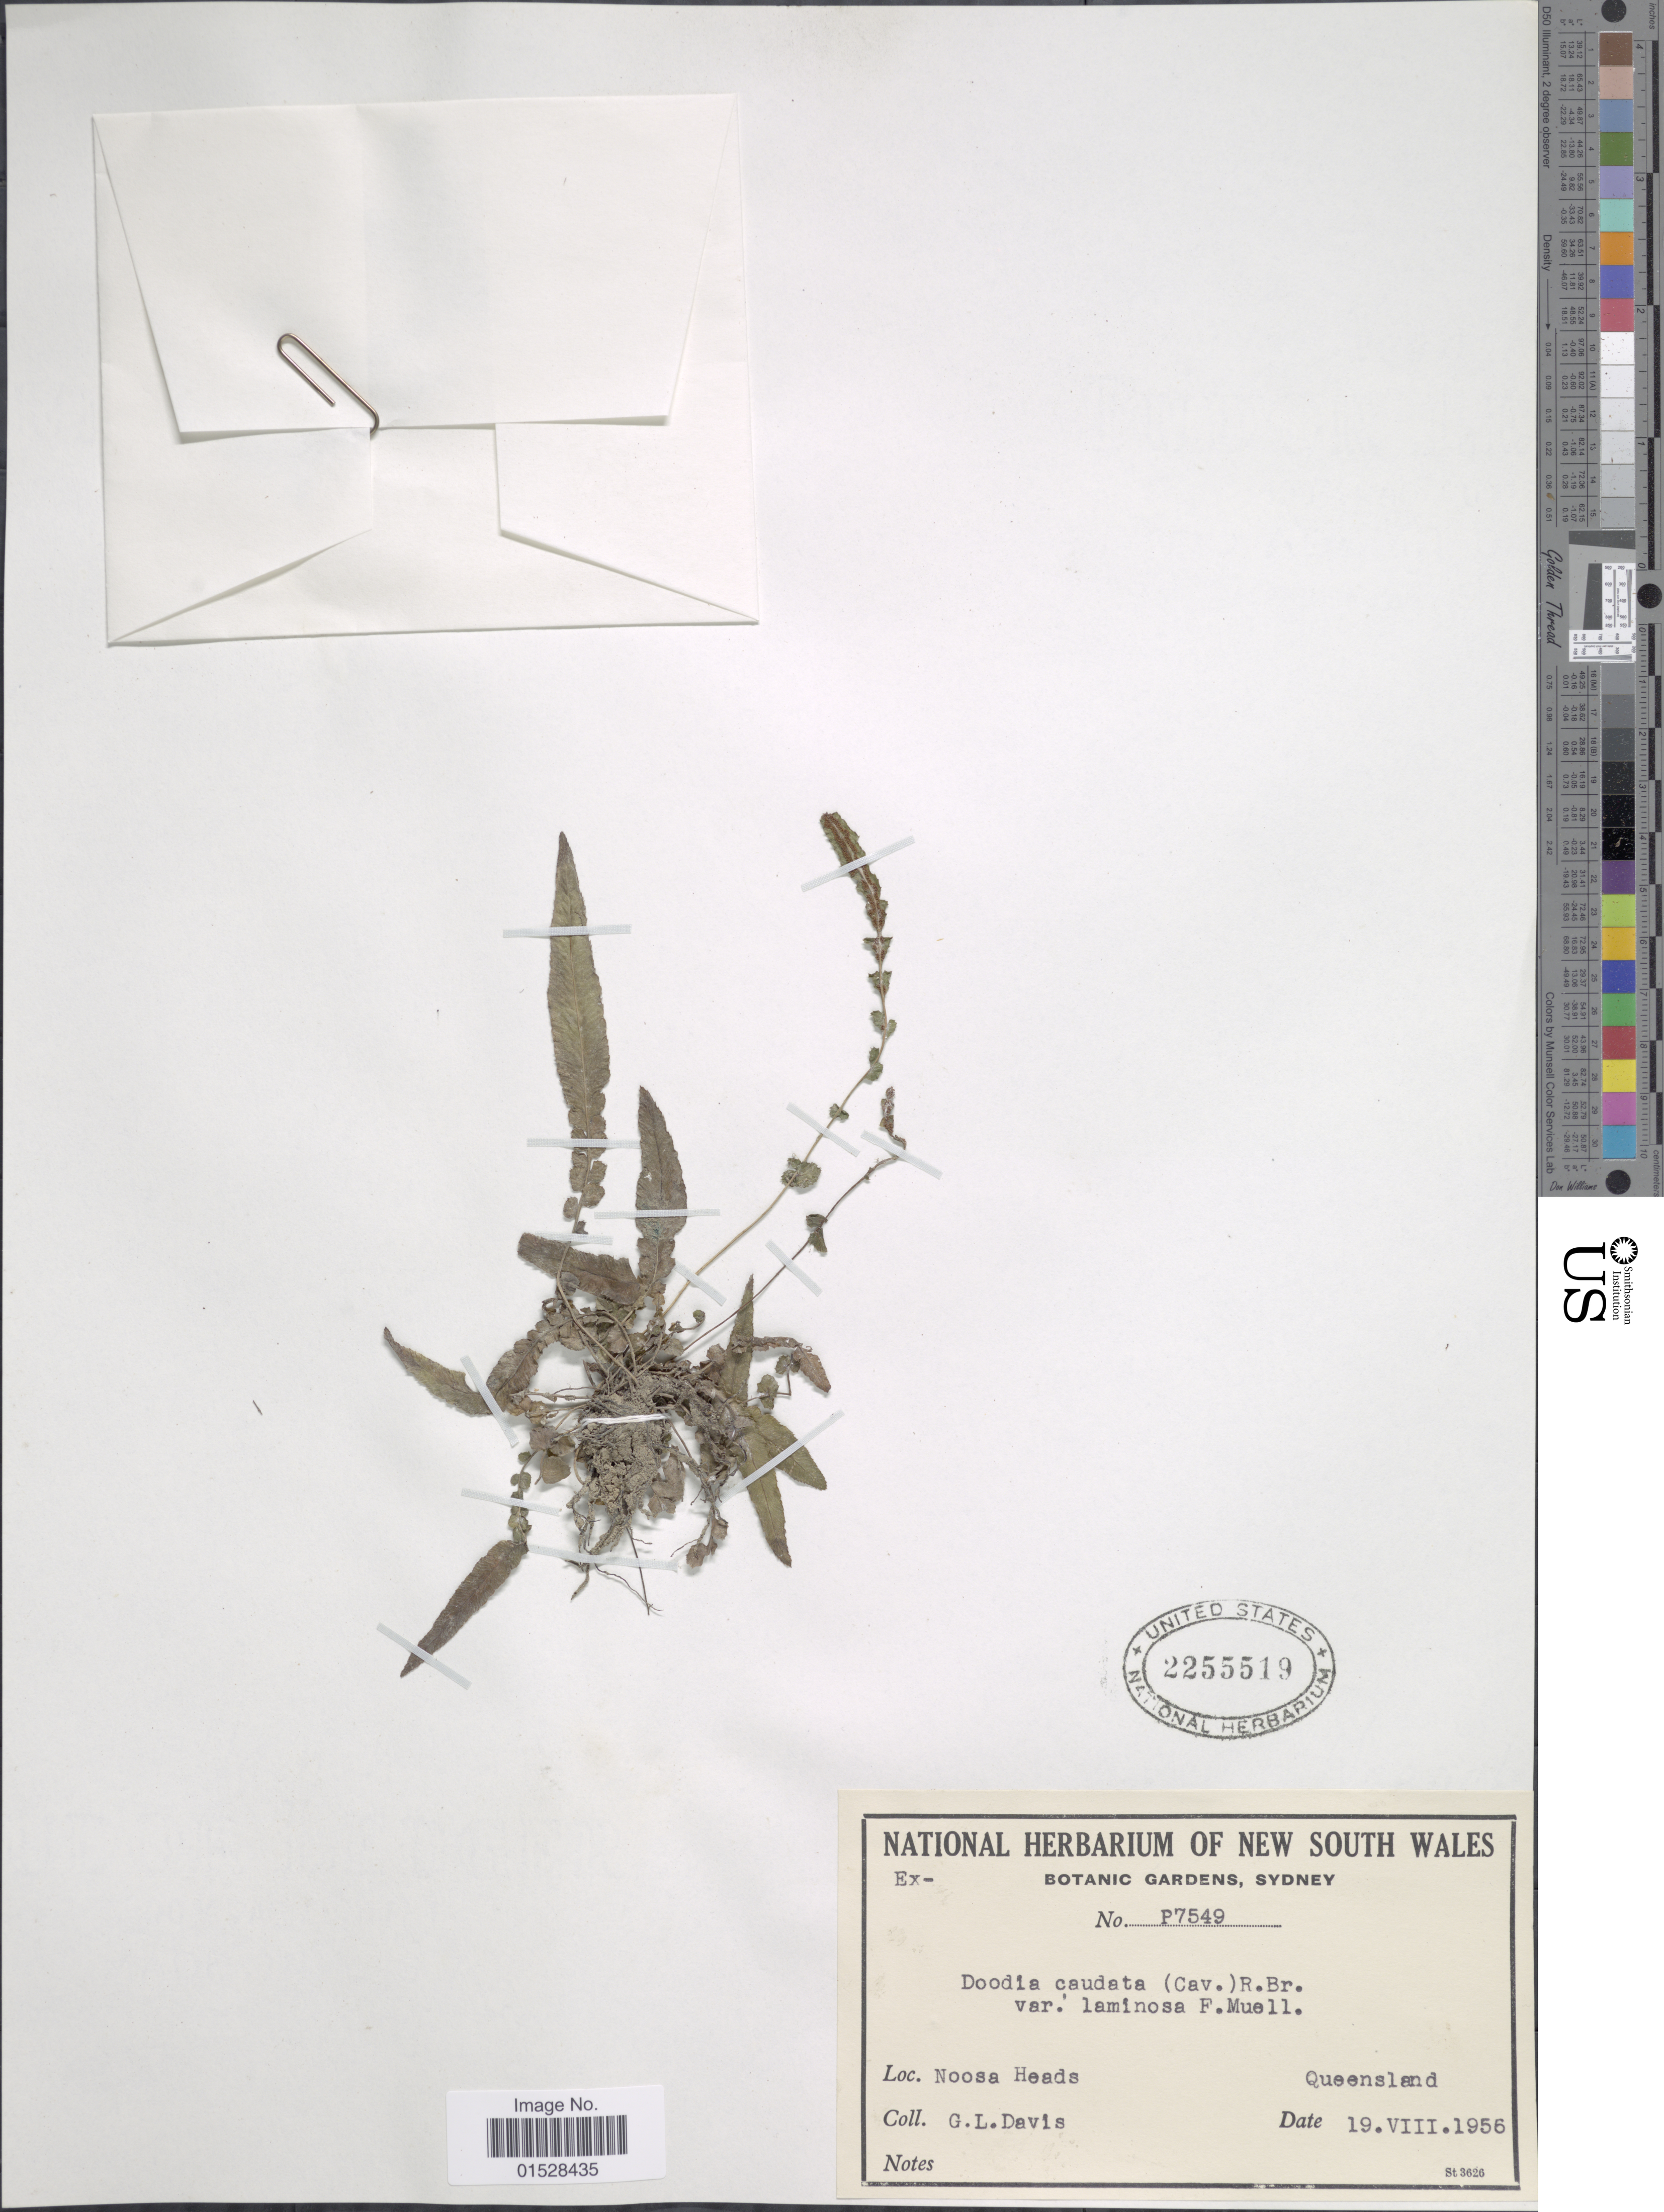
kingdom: Plantae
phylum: Tracheophyta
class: Polypodiopsida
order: Polypodiales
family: Blechnaceae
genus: Blechnum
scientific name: Blechnum spinulosum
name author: Poir.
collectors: G. L. Davis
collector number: P7549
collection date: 1956-08-19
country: Australia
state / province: Queensland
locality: Noosa Heads.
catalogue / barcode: US 2255519